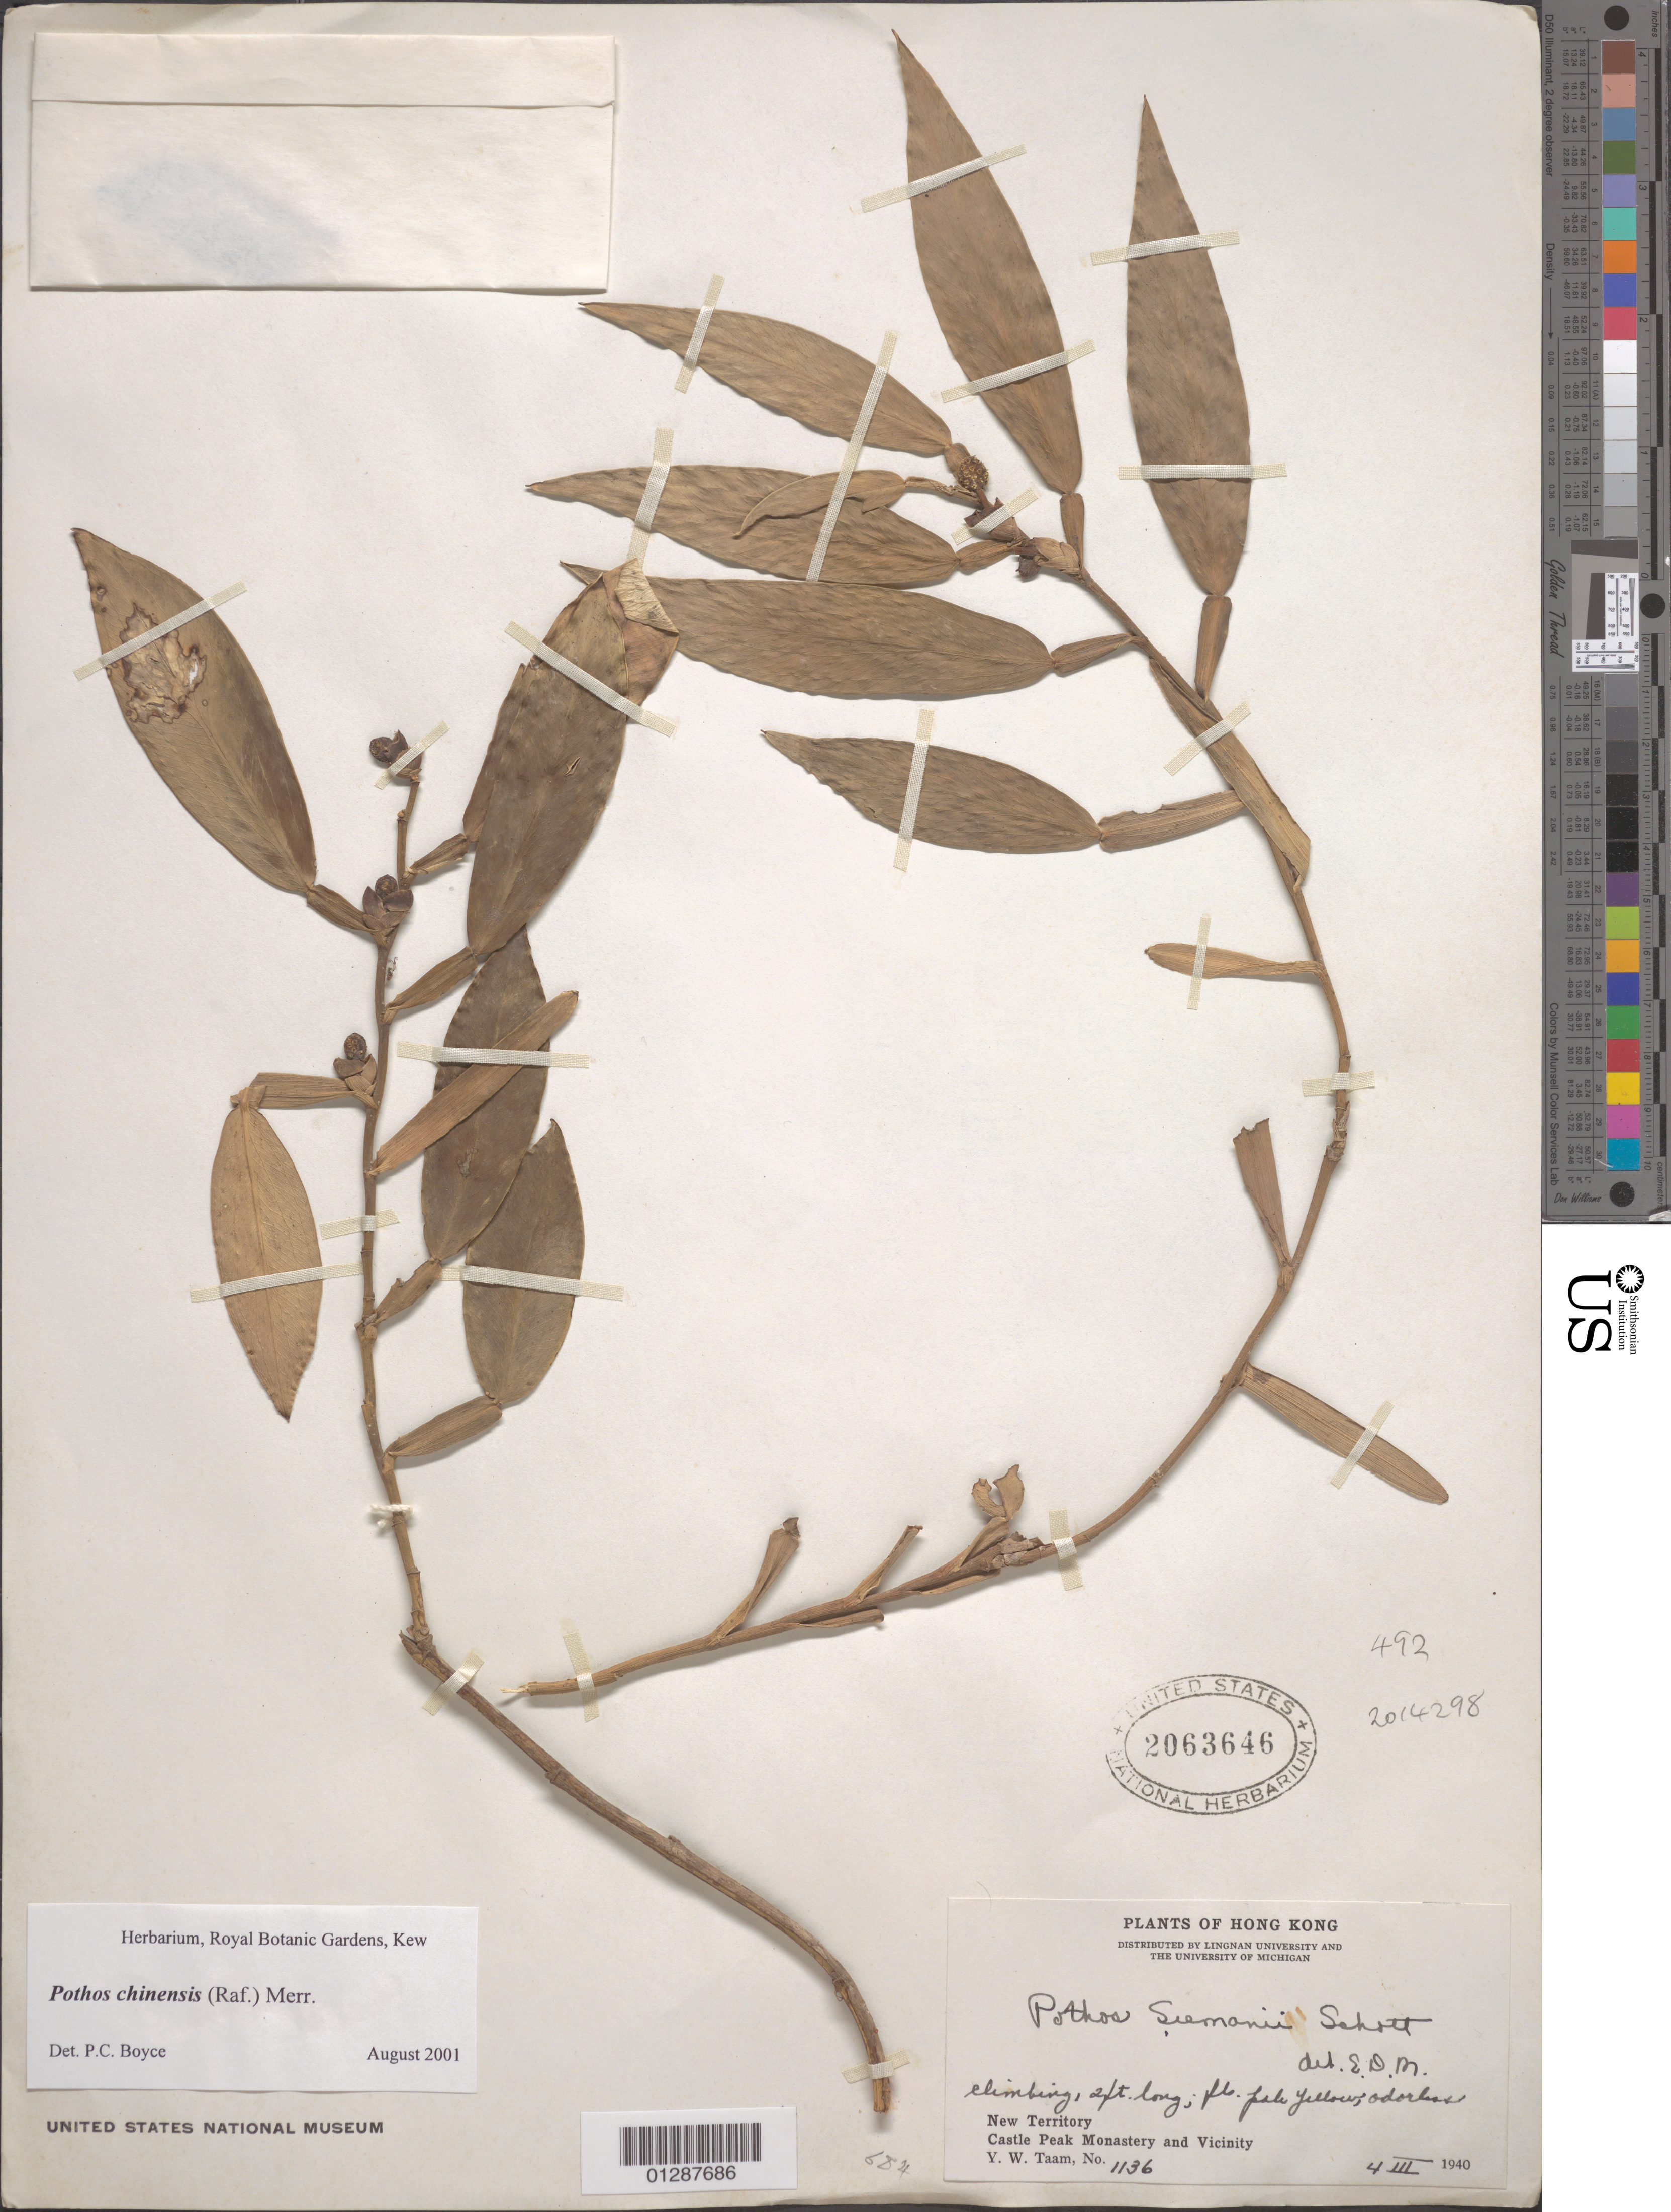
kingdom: Plantae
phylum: Tracheophyta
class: Liliopsida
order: Alismatales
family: Araceae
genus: Pothos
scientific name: Pothos chinensis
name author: (Raf.) Merr.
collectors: Y. W. Taam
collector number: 1136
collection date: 1940-03-04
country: China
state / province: Hong Kong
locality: New Territory. Castle Peak Monastery and Vicinity.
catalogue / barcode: US 2063646